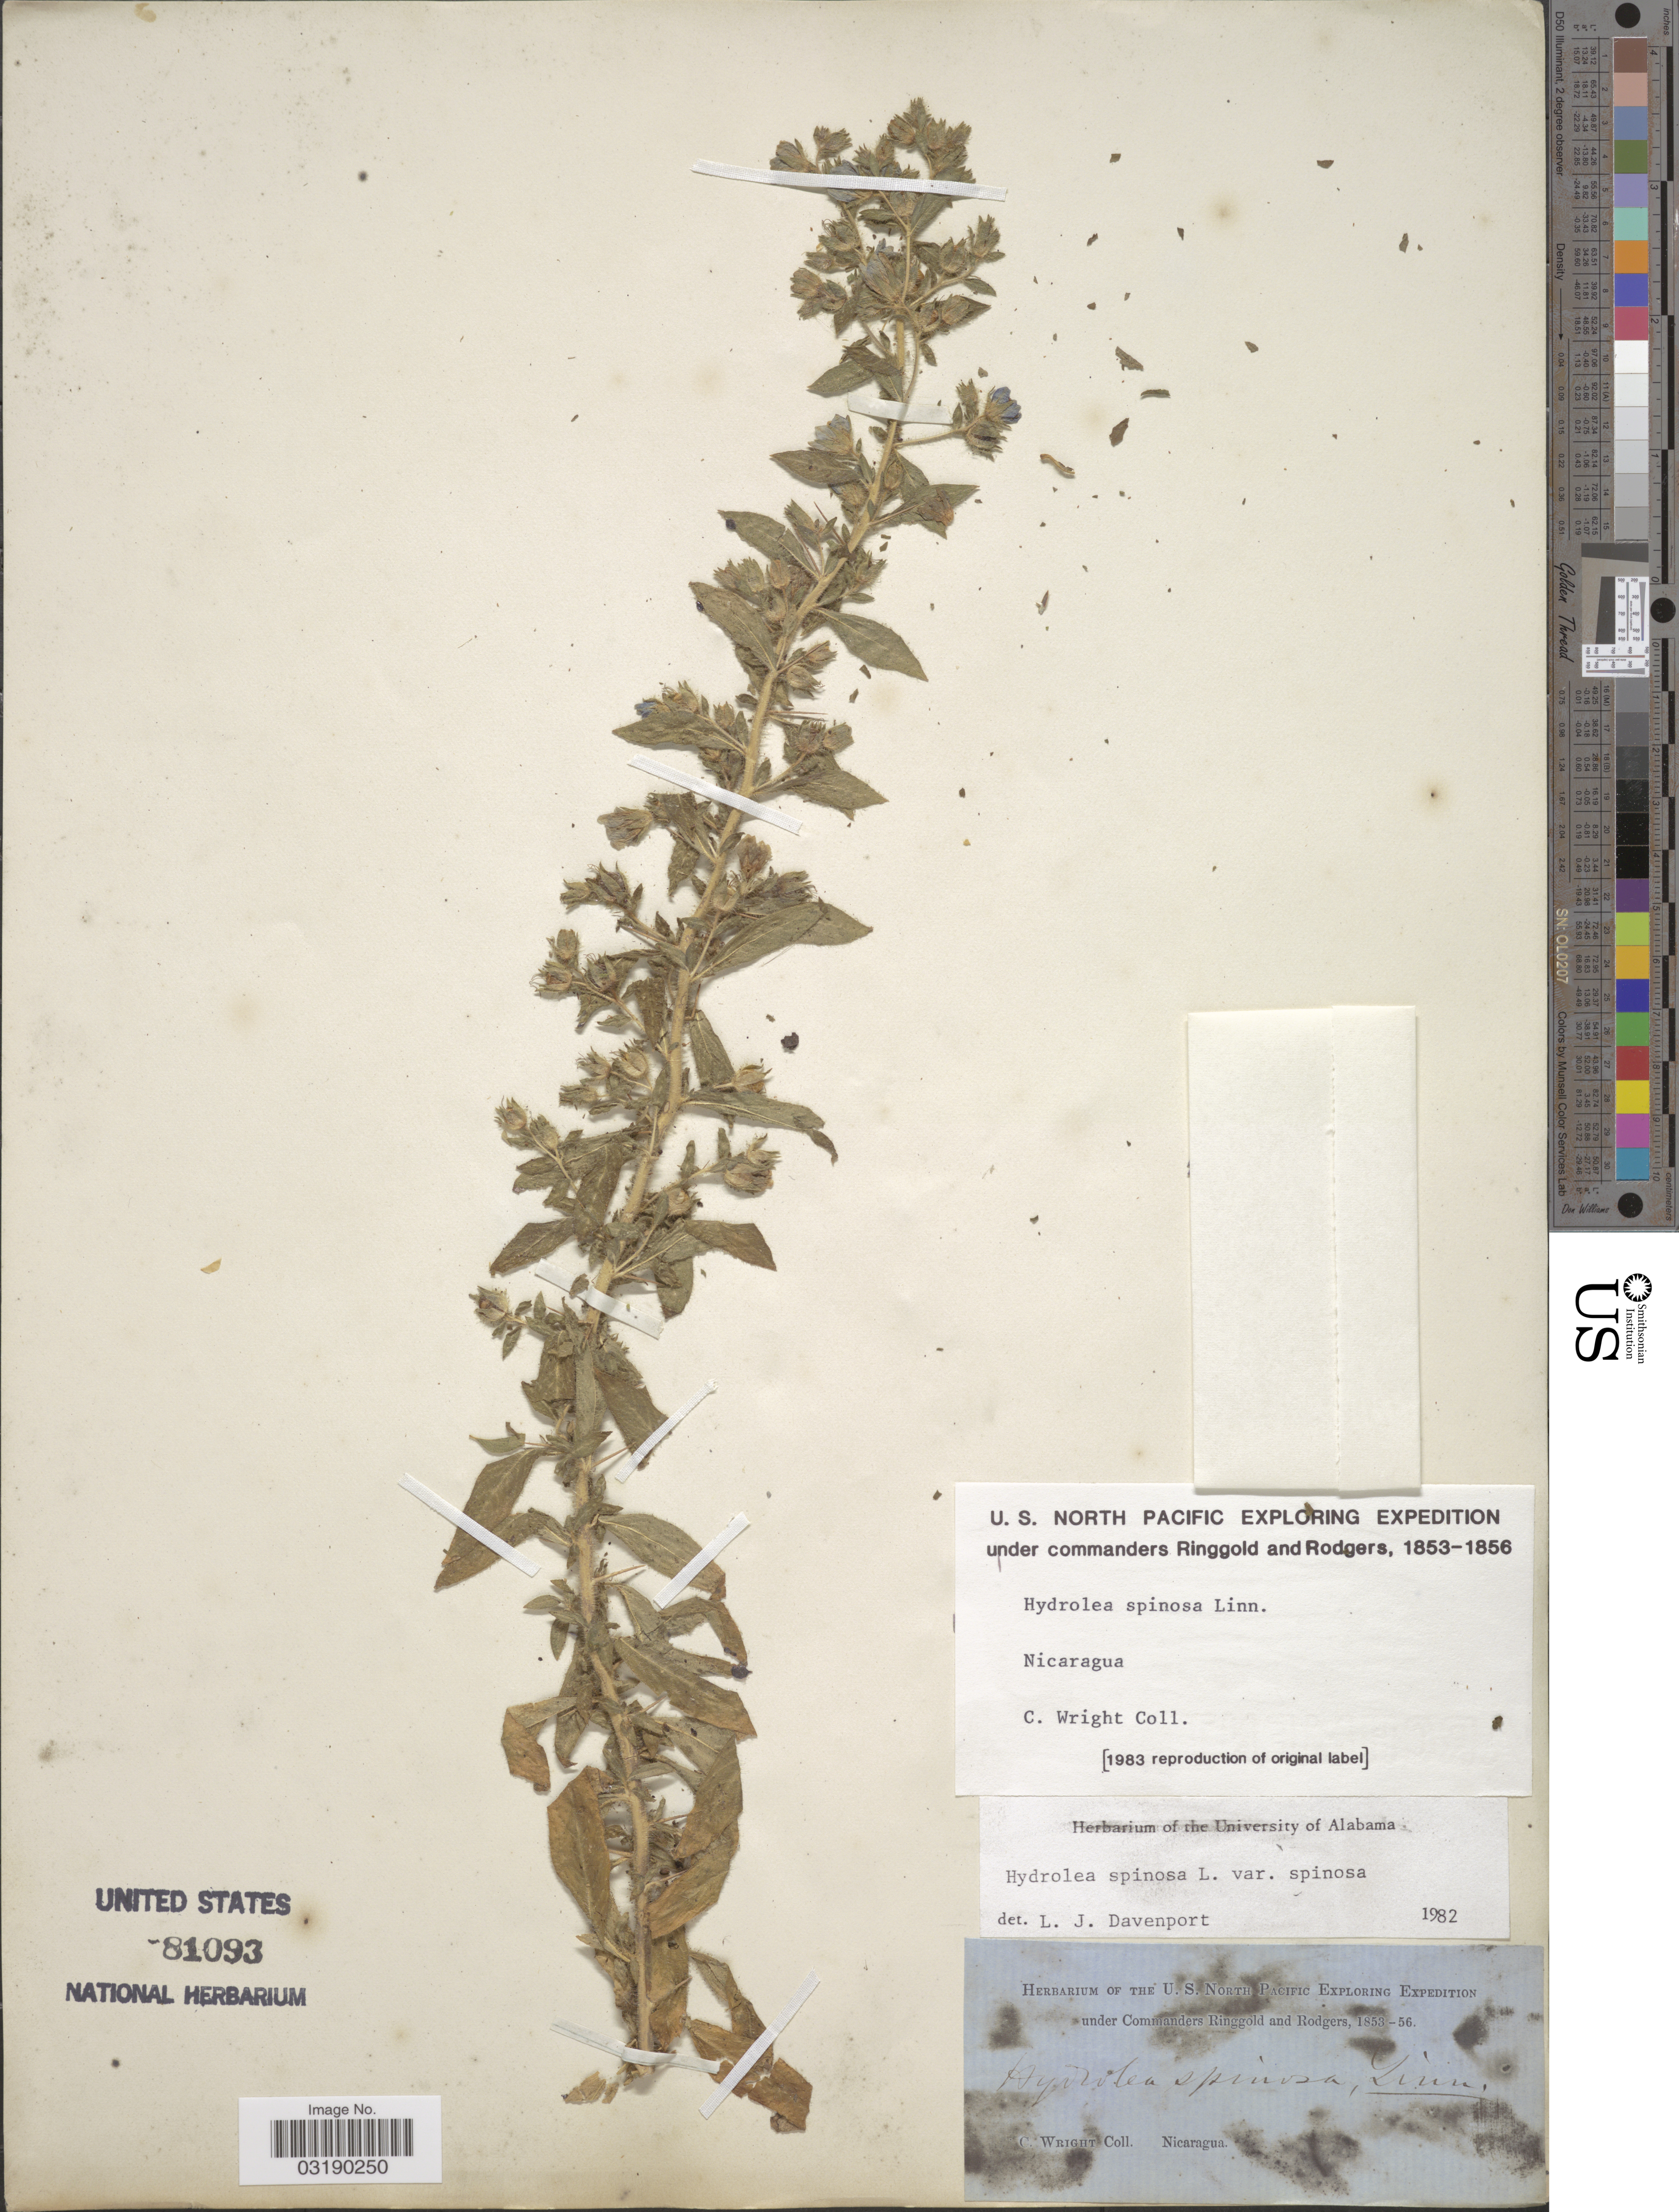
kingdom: Plantae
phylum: Tracheophyta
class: Magnoliopsida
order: Solanales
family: Hydroleaceae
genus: Hydrolea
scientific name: Hydrolea spinosa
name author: L.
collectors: C. Wright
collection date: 1853/1856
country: Nicaragua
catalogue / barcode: US 81093